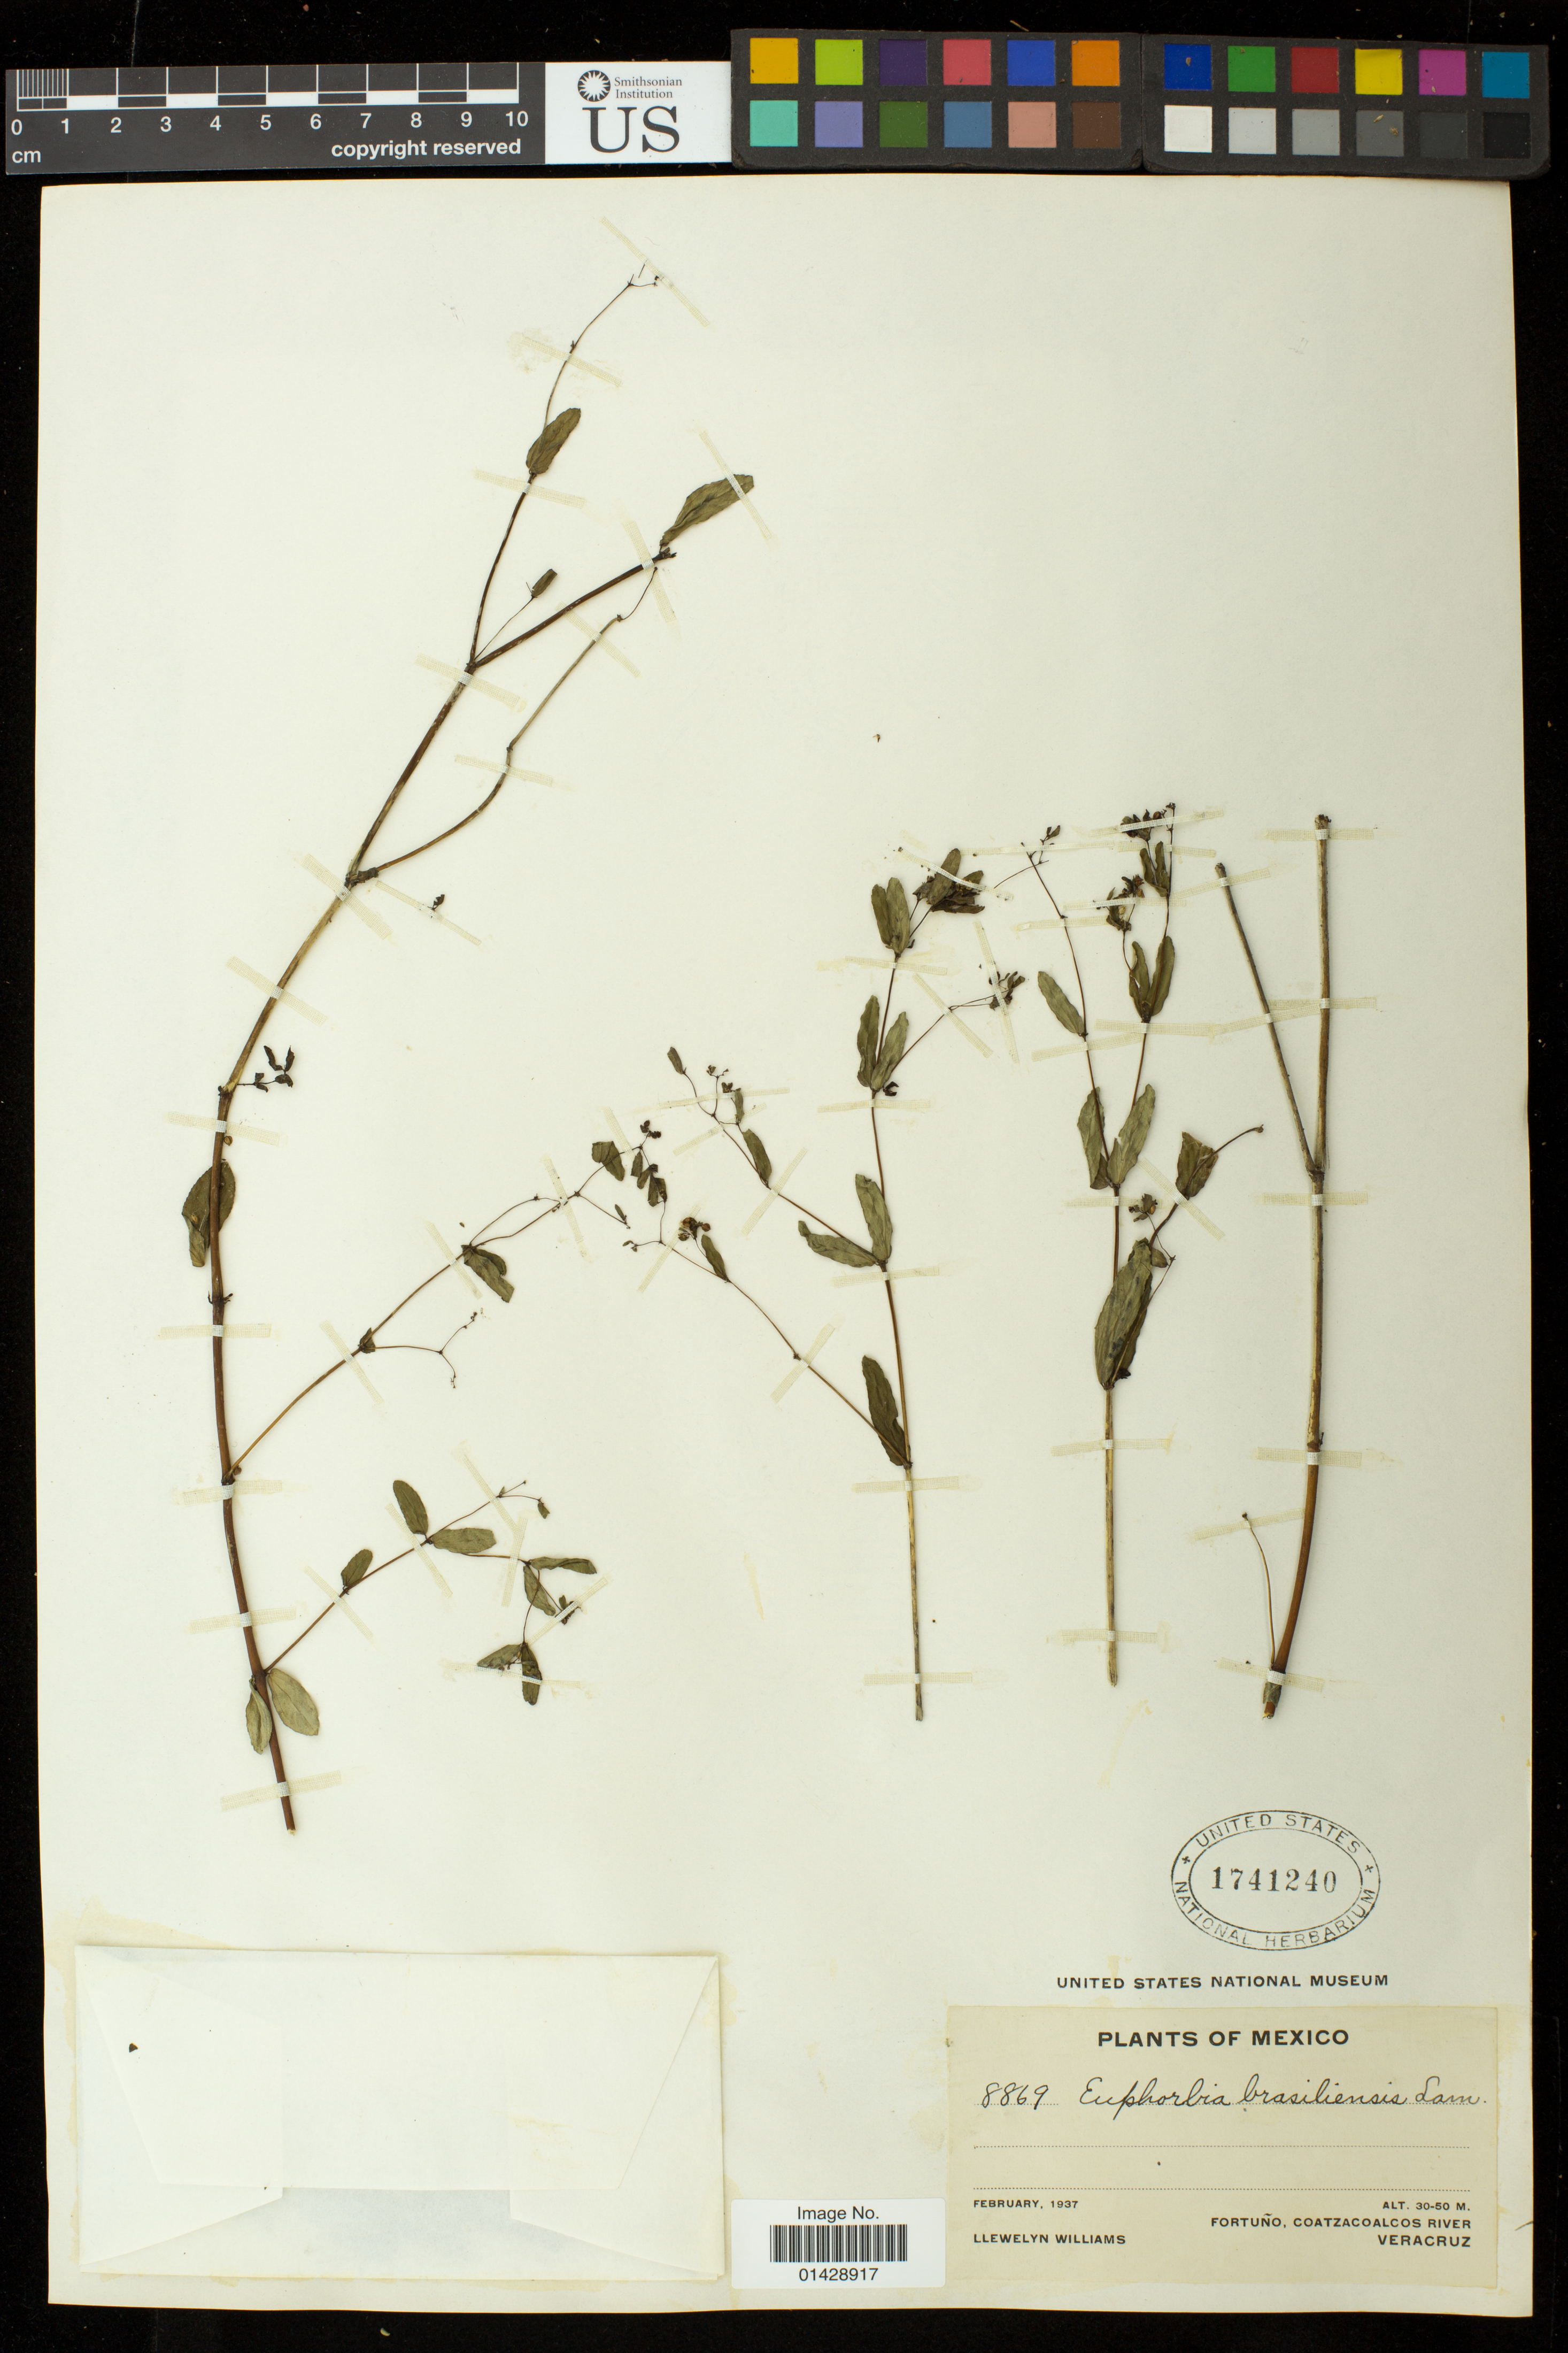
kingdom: Plantae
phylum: Tracheophyta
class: Magnoliopsida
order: Malpighiales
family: Euphorbiaceae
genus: Euphorbia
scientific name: Euphorbia hyssopifolia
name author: L.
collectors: L. Williams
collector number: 8869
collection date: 1937-02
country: Mexico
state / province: Veracruz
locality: Fortuno, Coatzacoalcos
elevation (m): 30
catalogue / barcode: US 1741240